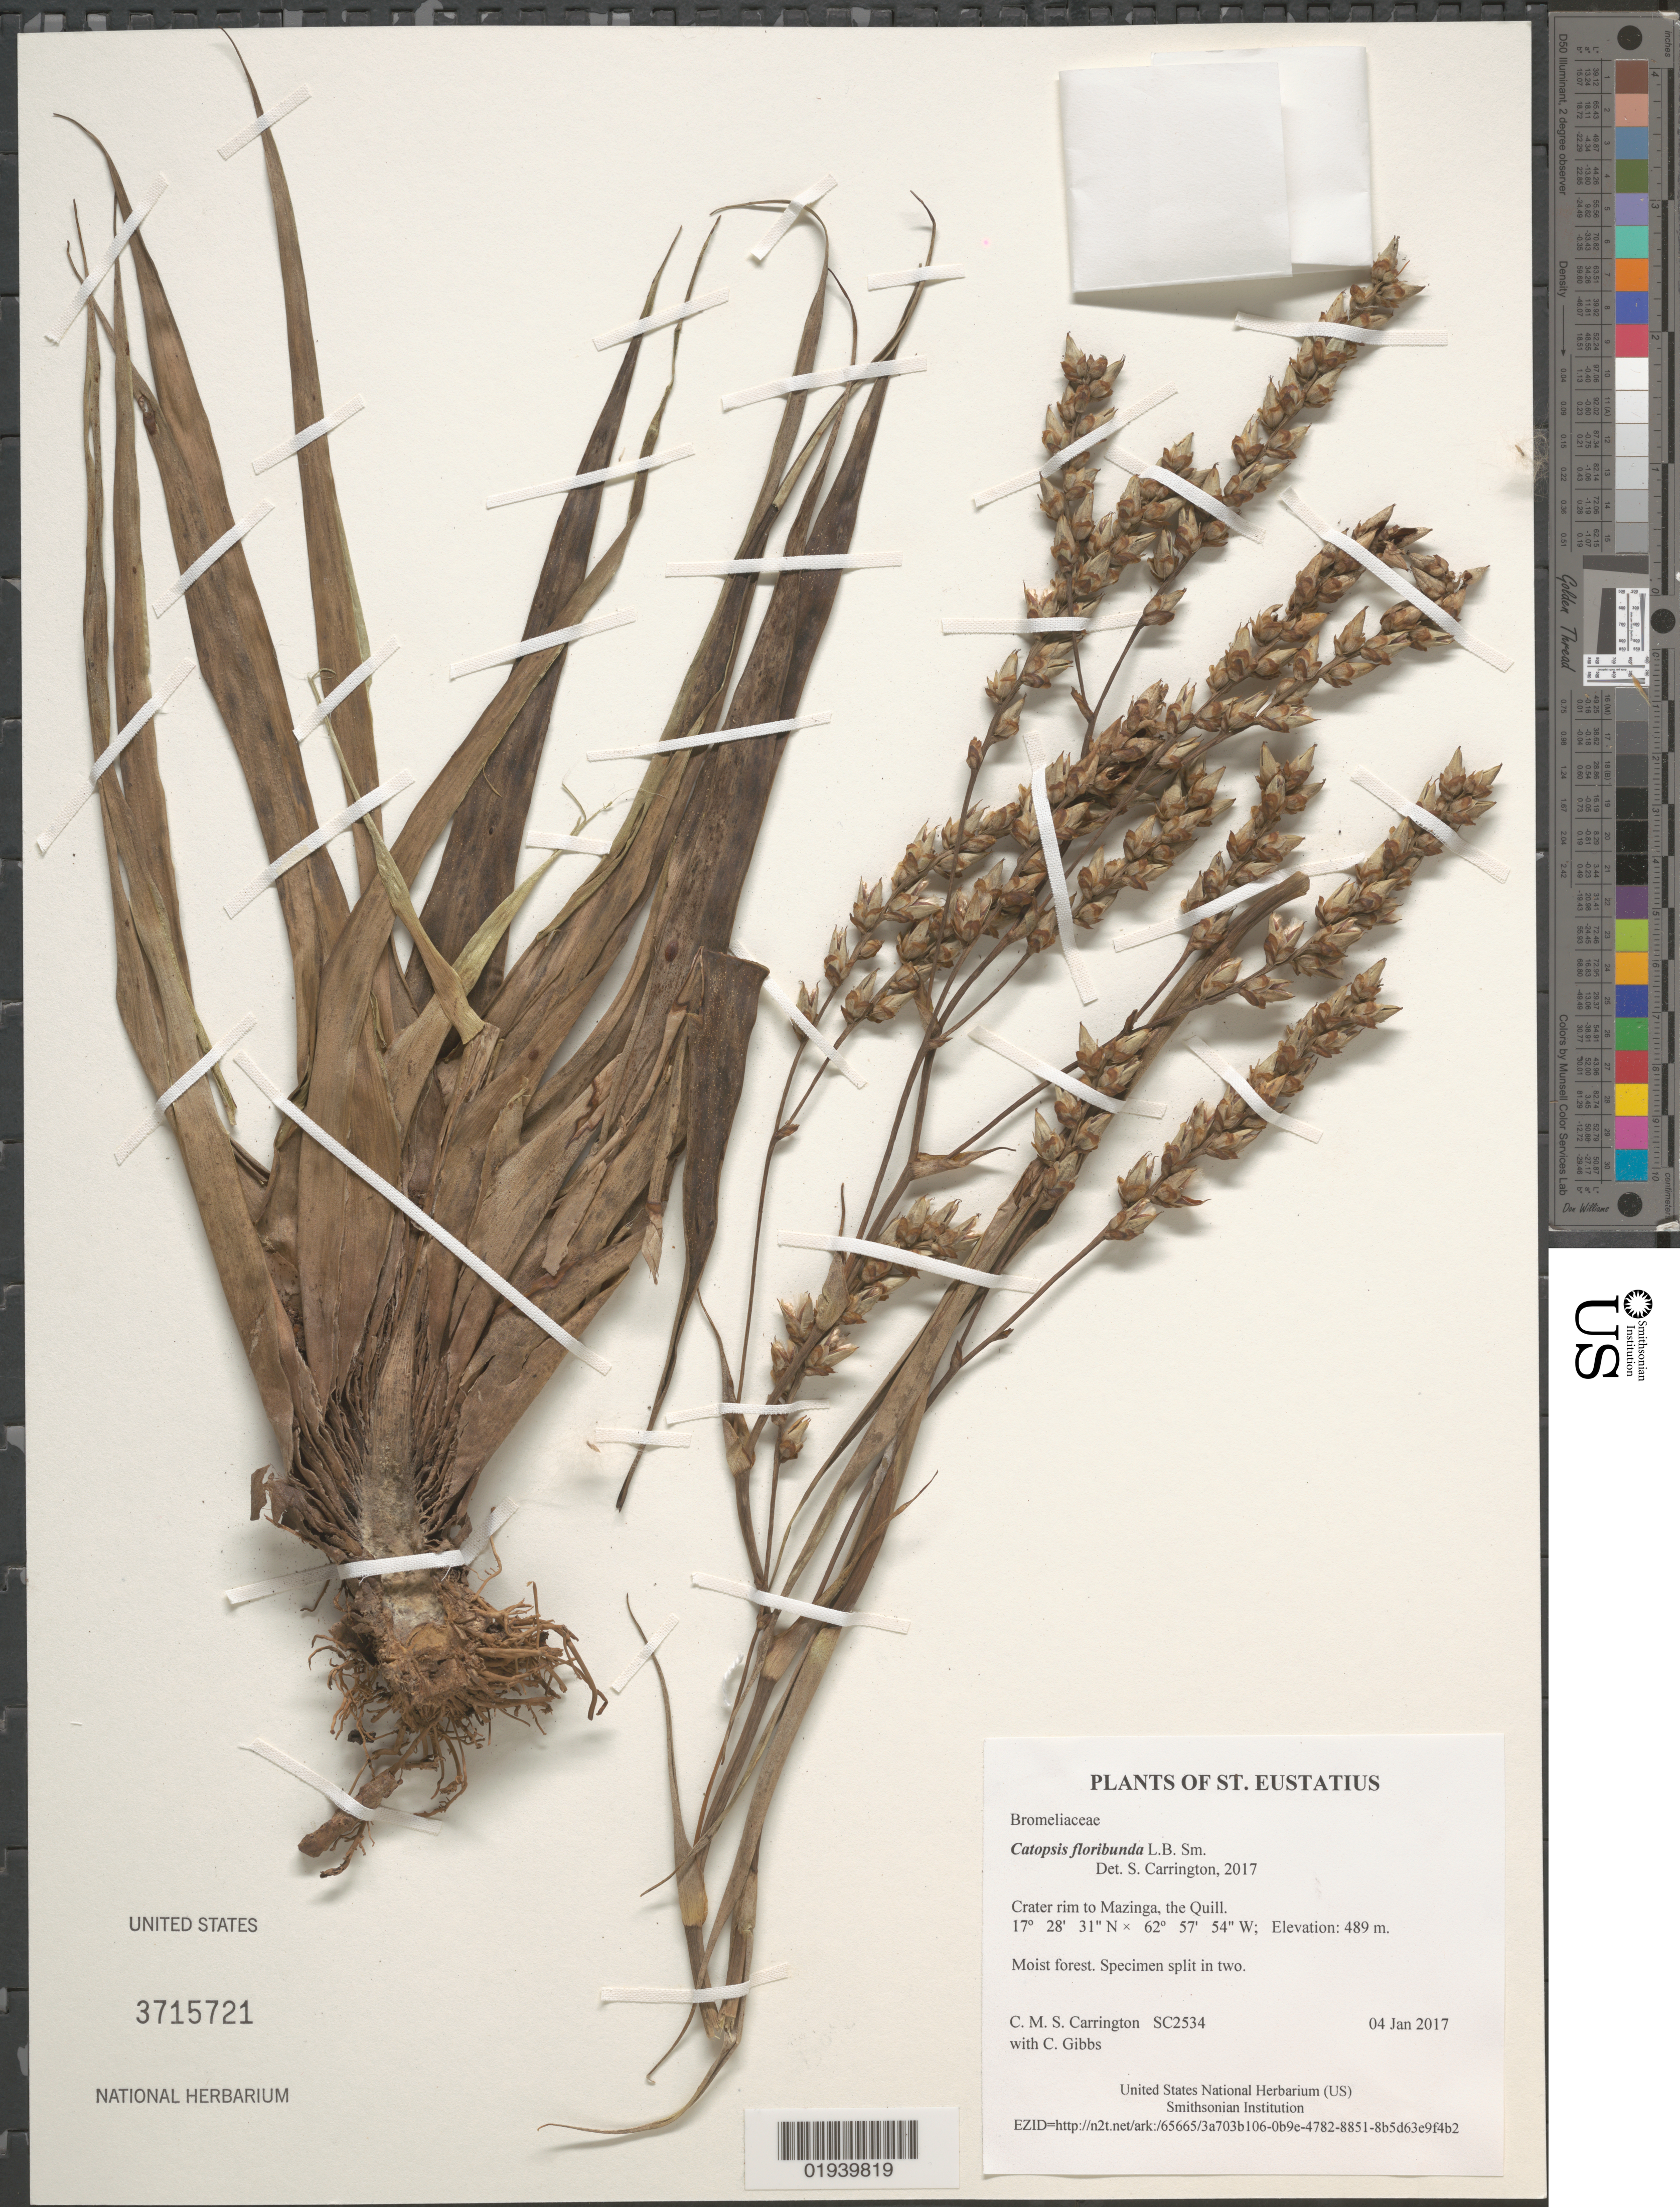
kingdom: Plantae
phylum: Tracheophyta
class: Liliopsida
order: Poales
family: Bromeliaceae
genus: Catopsis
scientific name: Catopsis floribunda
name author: L.B. Sm.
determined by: Carrington, C. M. S.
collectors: C. M. S. Carrington & C. Gibbs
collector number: SC2534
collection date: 2017-01-04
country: Netherlands Antilles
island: St. Eustatius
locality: Crater rim to Mazinga, the Quill.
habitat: Moist forest.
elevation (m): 489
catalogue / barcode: US 3715721